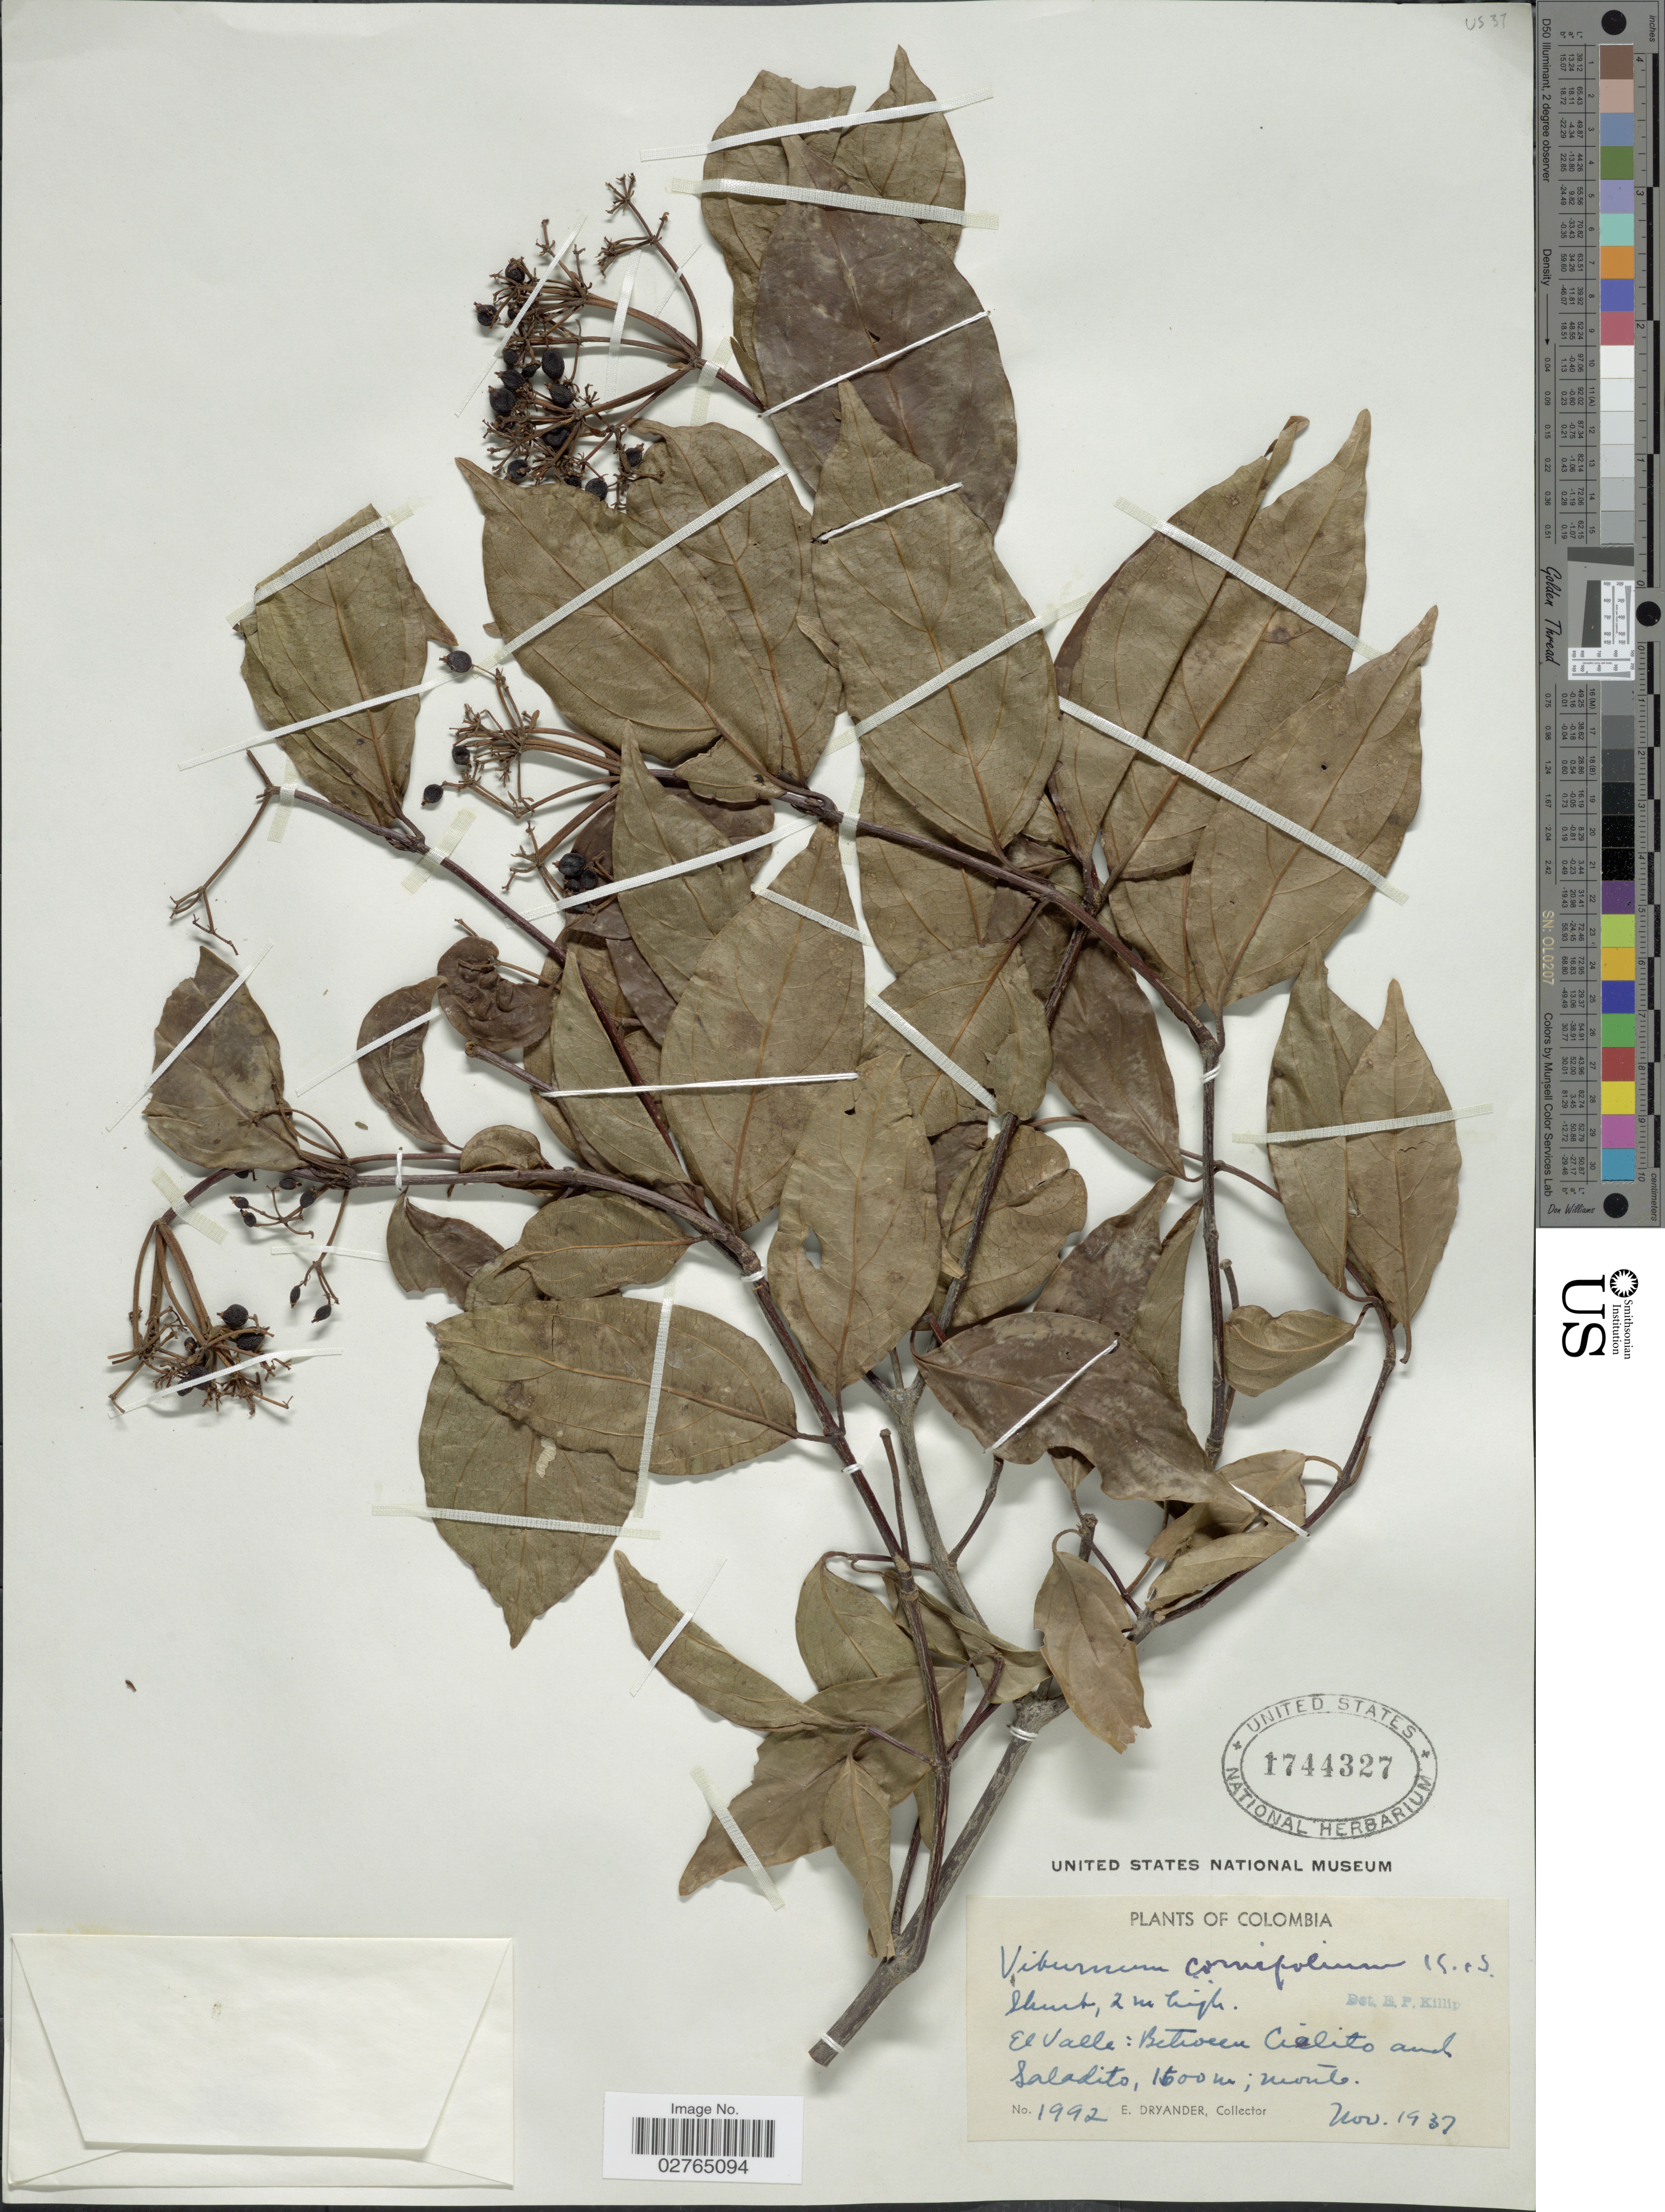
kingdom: Plantae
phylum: Tracheophyta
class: Magnoliopsida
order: Dipsacales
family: Viburnaceae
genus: Viburnum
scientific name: Viburnum cornifolium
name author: Killip & A.C. Sm.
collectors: E. Dryander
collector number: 1992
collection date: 1937-11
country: Colombia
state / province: Valle del Cauca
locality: El Valle: Between Cielito and Saladito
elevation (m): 1500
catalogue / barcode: US 1744327